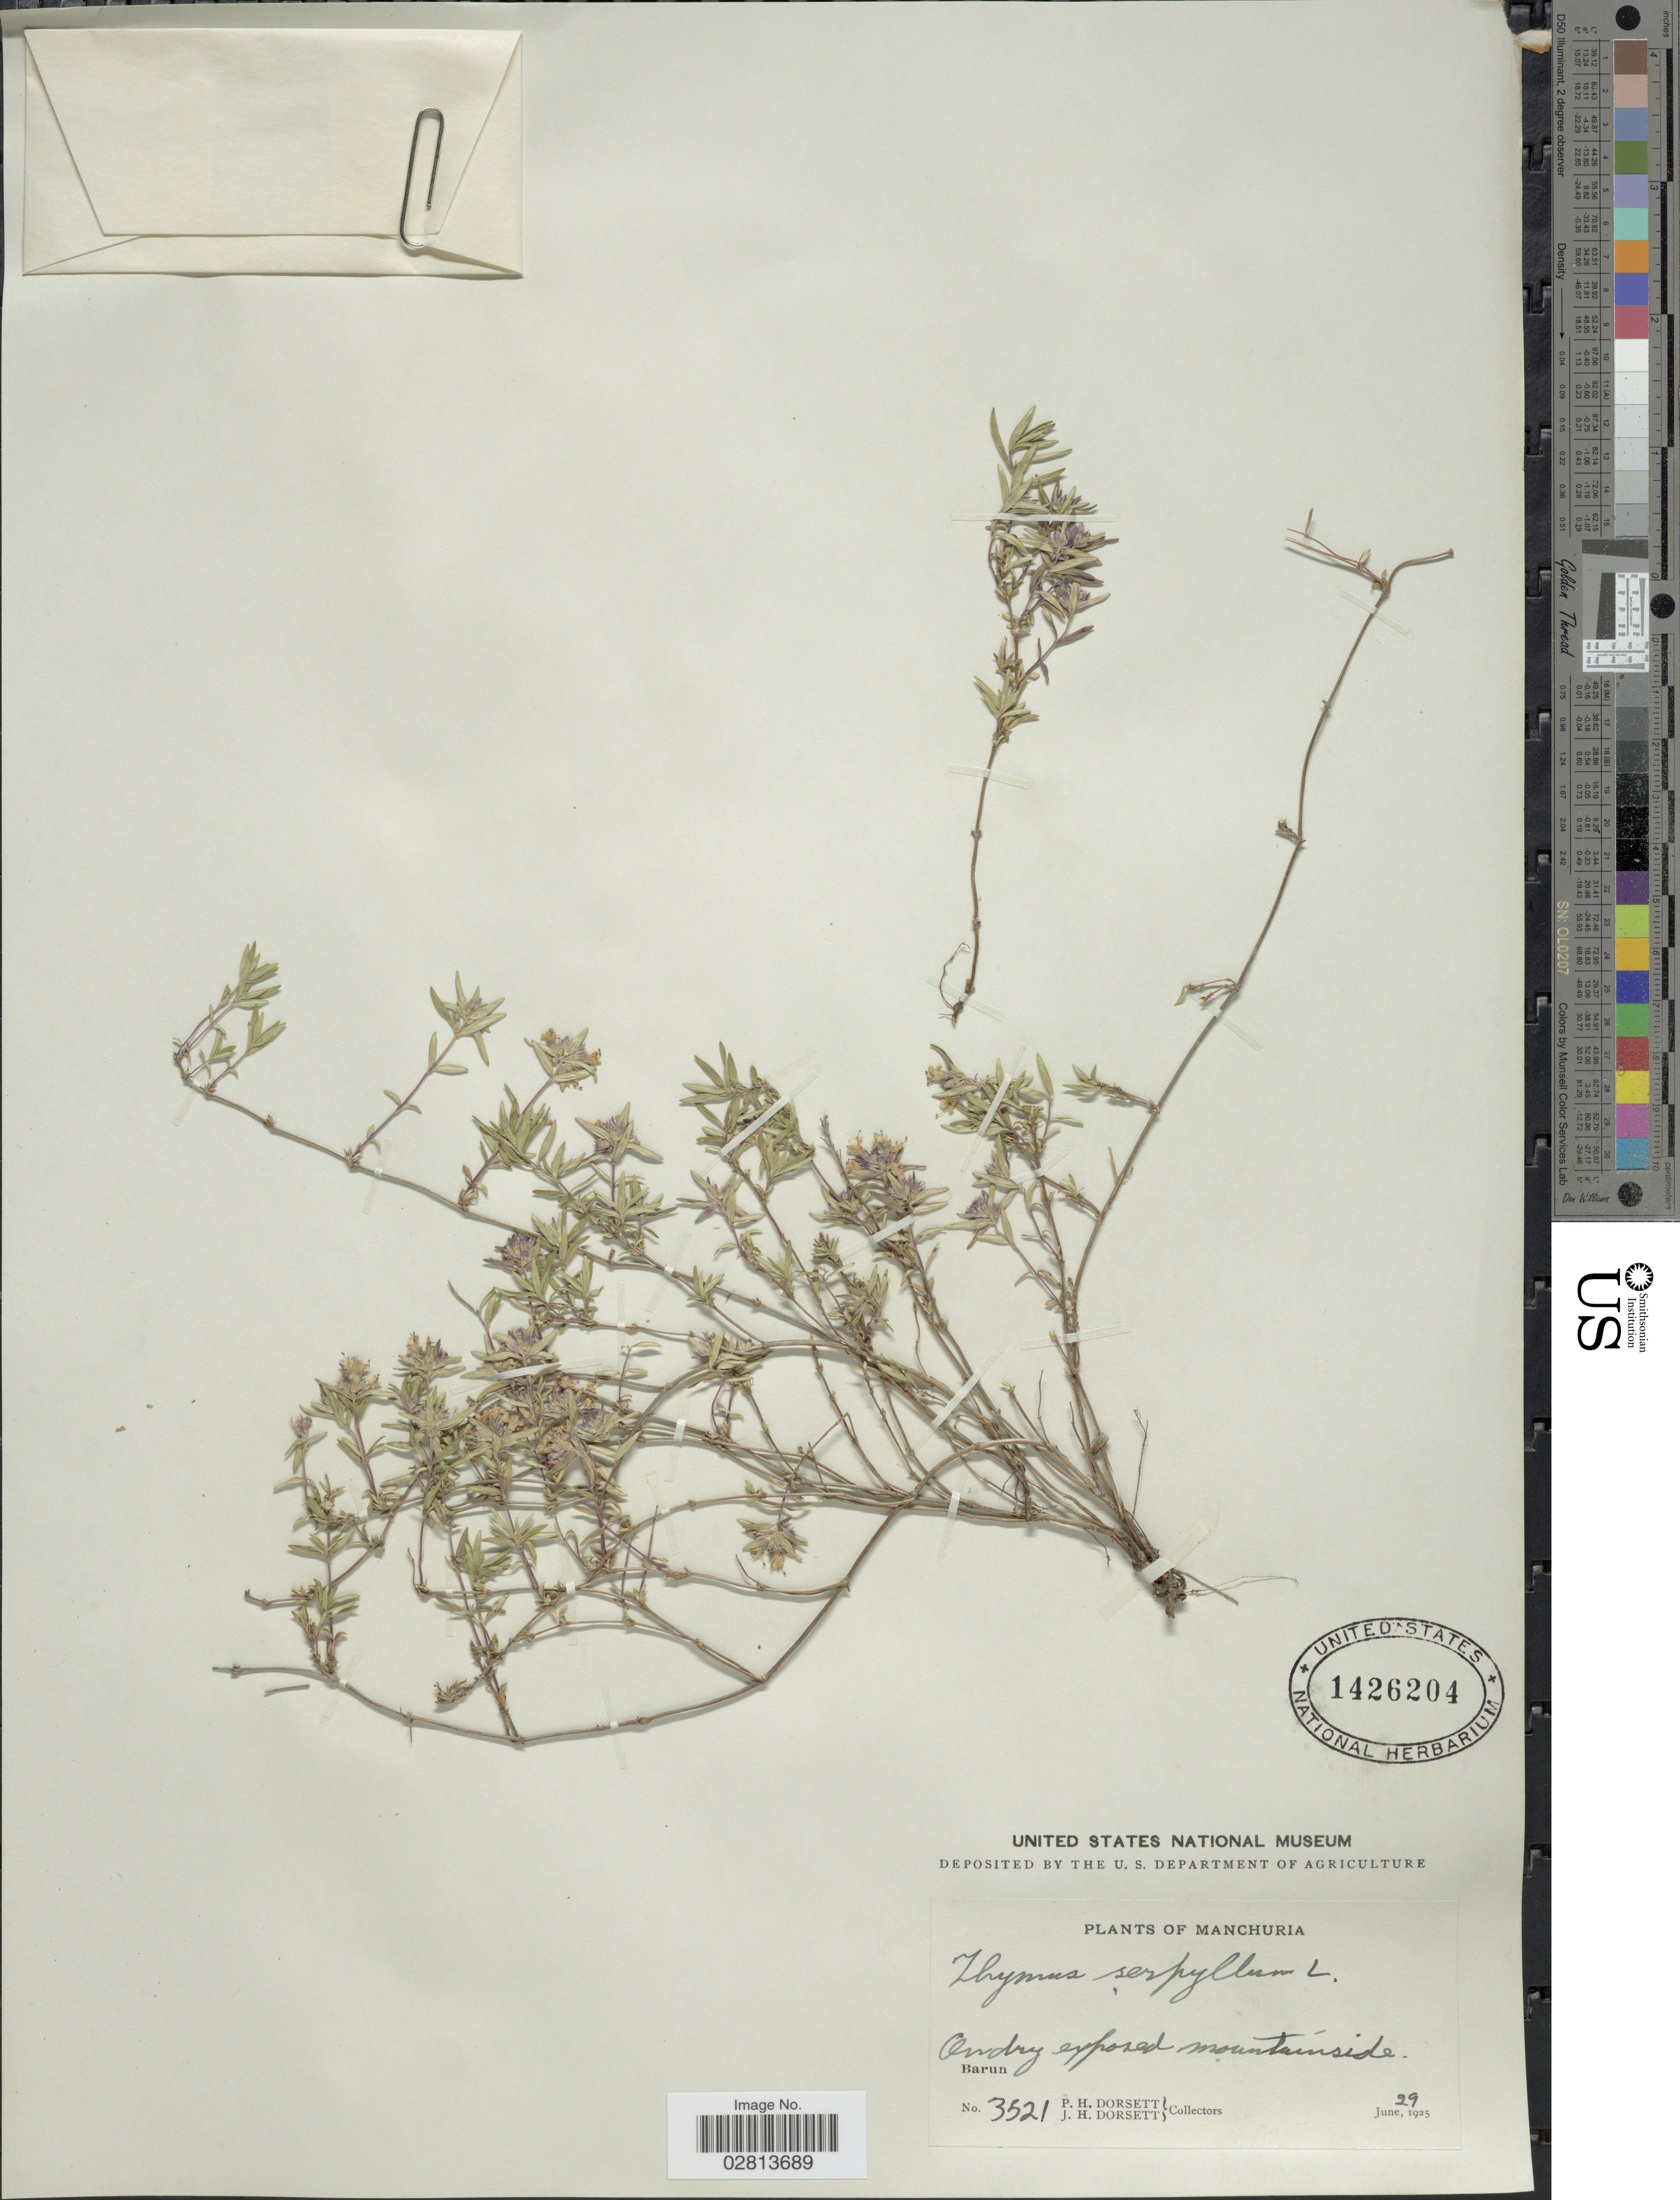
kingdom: Plantae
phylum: Tracheophyta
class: Magnoliopsida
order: Lamiales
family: Lamiaceae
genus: Thymus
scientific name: Thymus serpyllum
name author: L.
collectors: P. H. Dorsett & J. Dorsett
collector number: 3521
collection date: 1925-06-29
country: China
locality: Manchuria. Barun.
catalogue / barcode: US 1426204